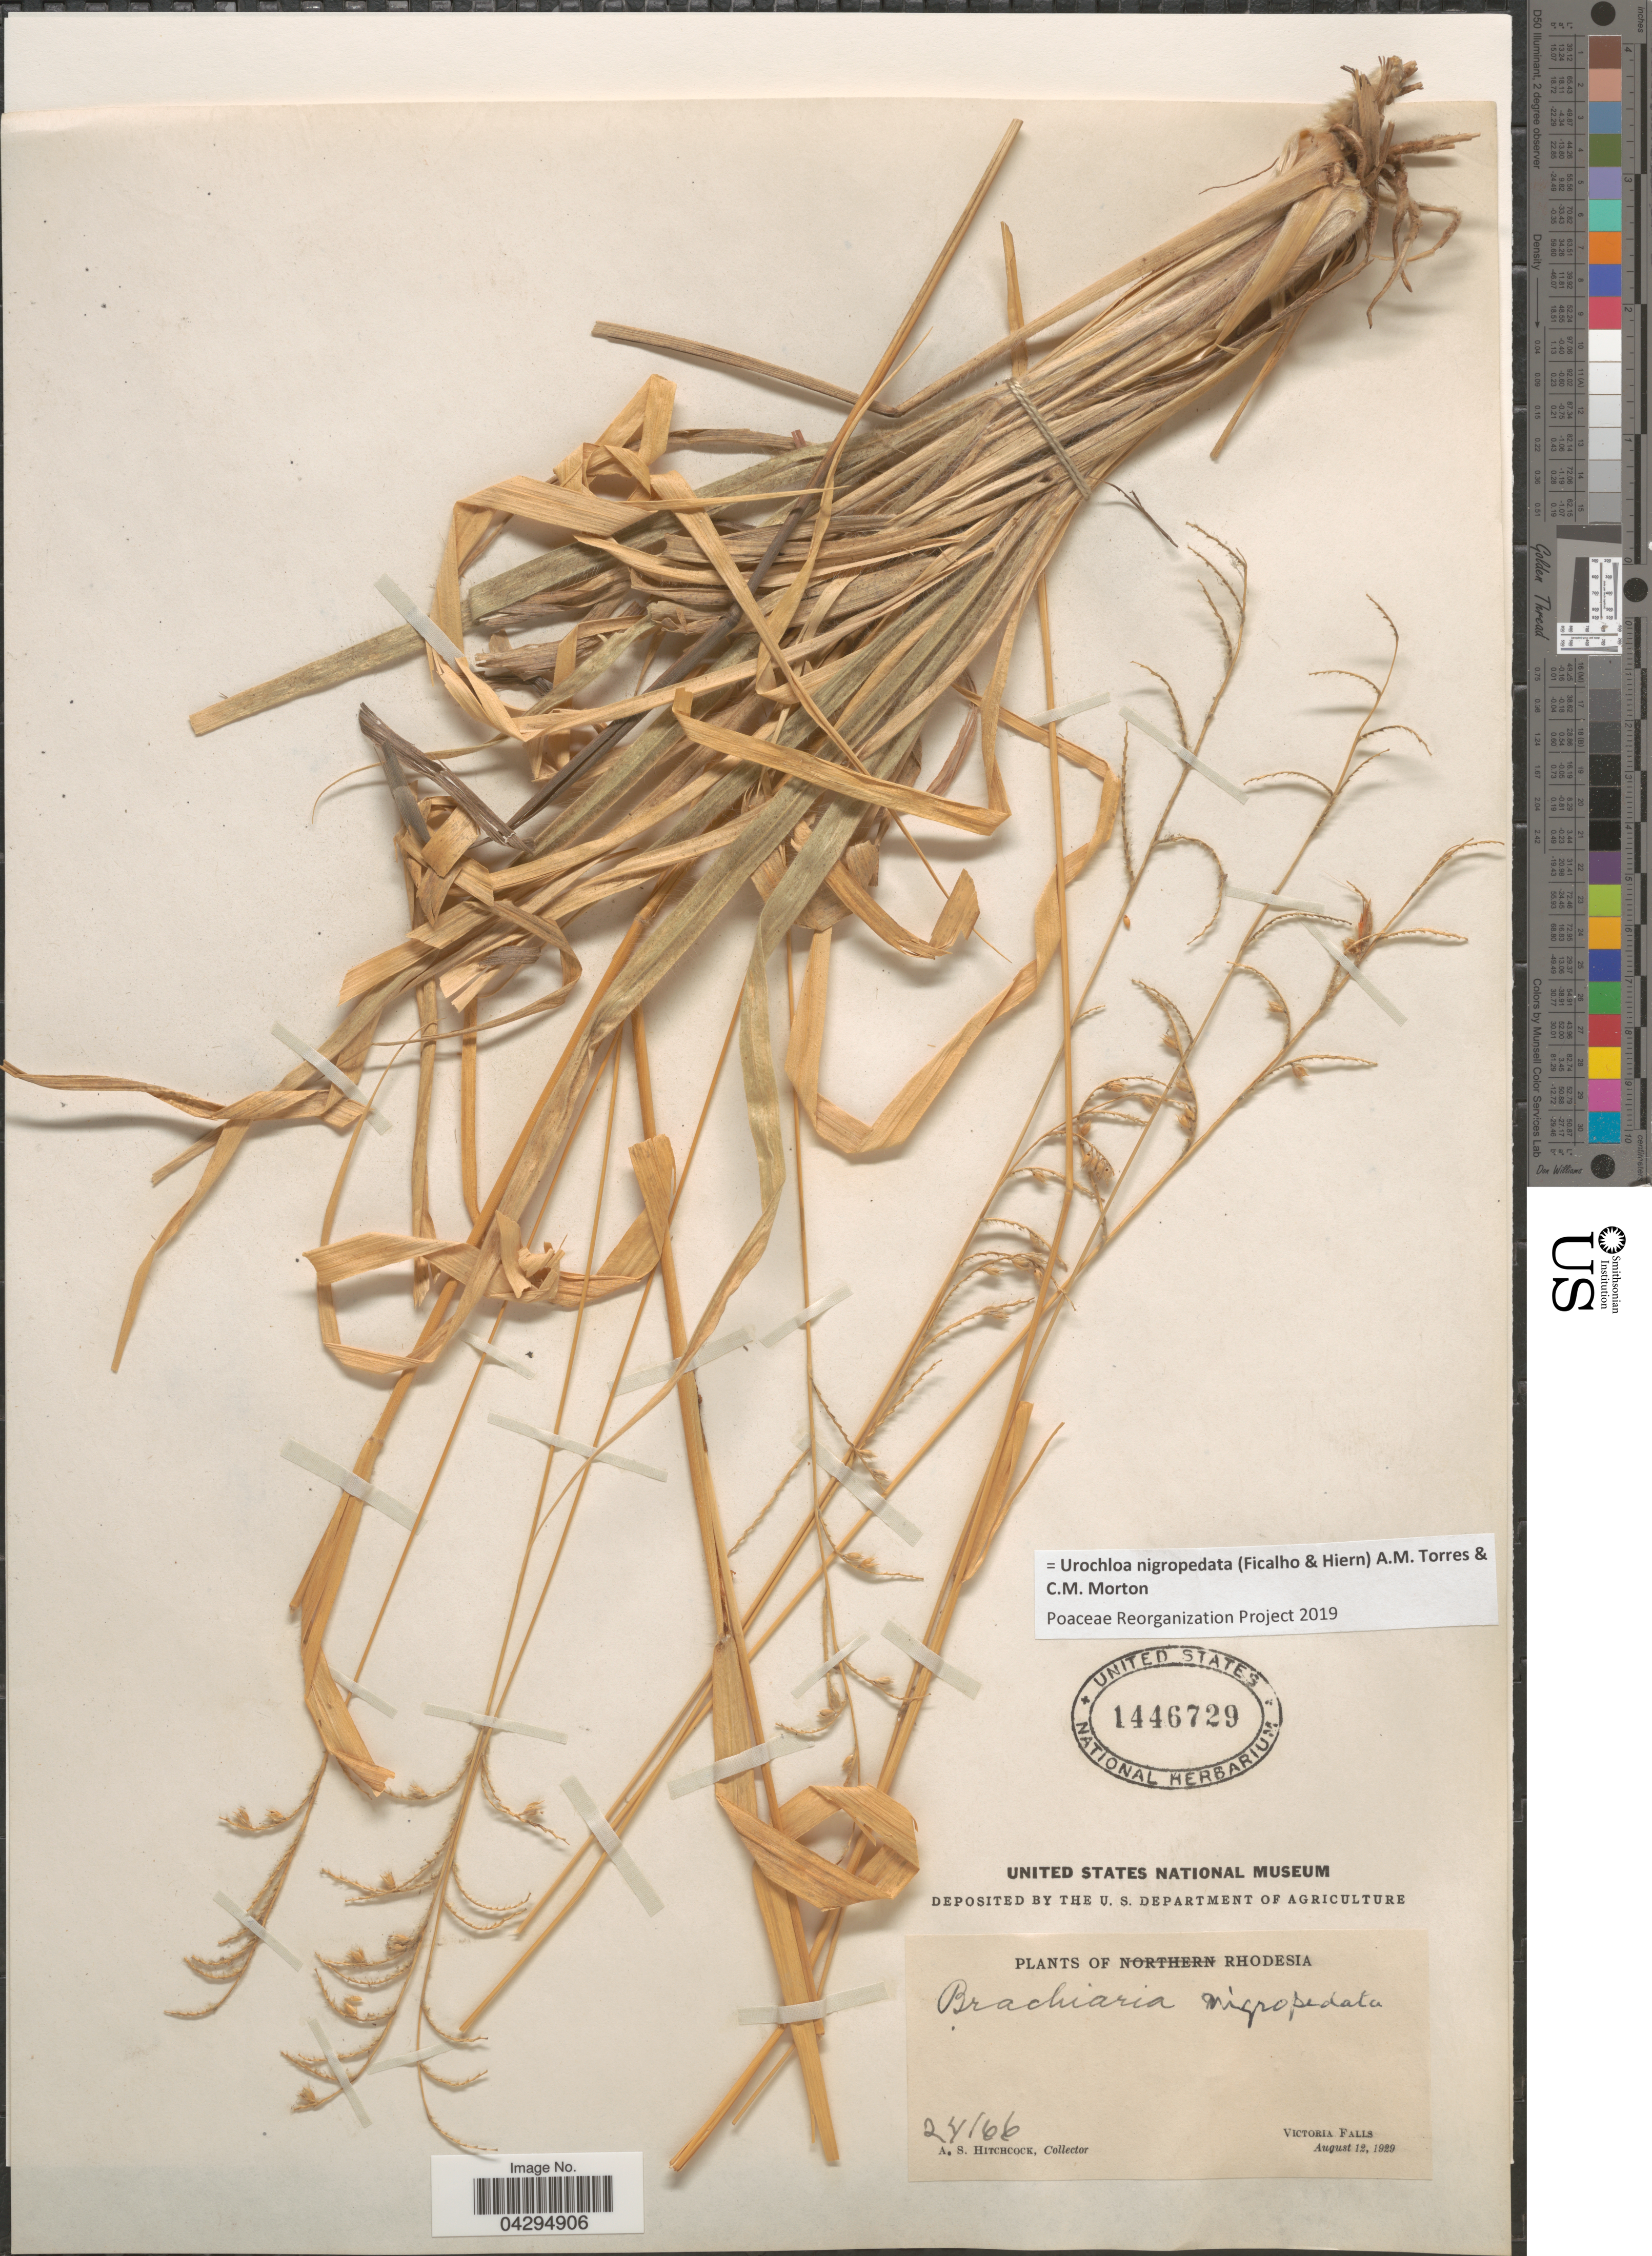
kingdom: Plantae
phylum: Tracheophyta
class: Liliopsida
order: Poales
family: Poaceae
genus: Urochloa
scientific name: Urochloa nigropedata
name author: (Ficalho & Hiern) A.M. Torres & C.M. Morton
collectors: A. S. Hitchcock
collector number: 24166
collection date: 1929-08-12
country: Zimbabwe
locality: Rhodesia. Victoria Falls.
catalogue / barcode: US 1446729